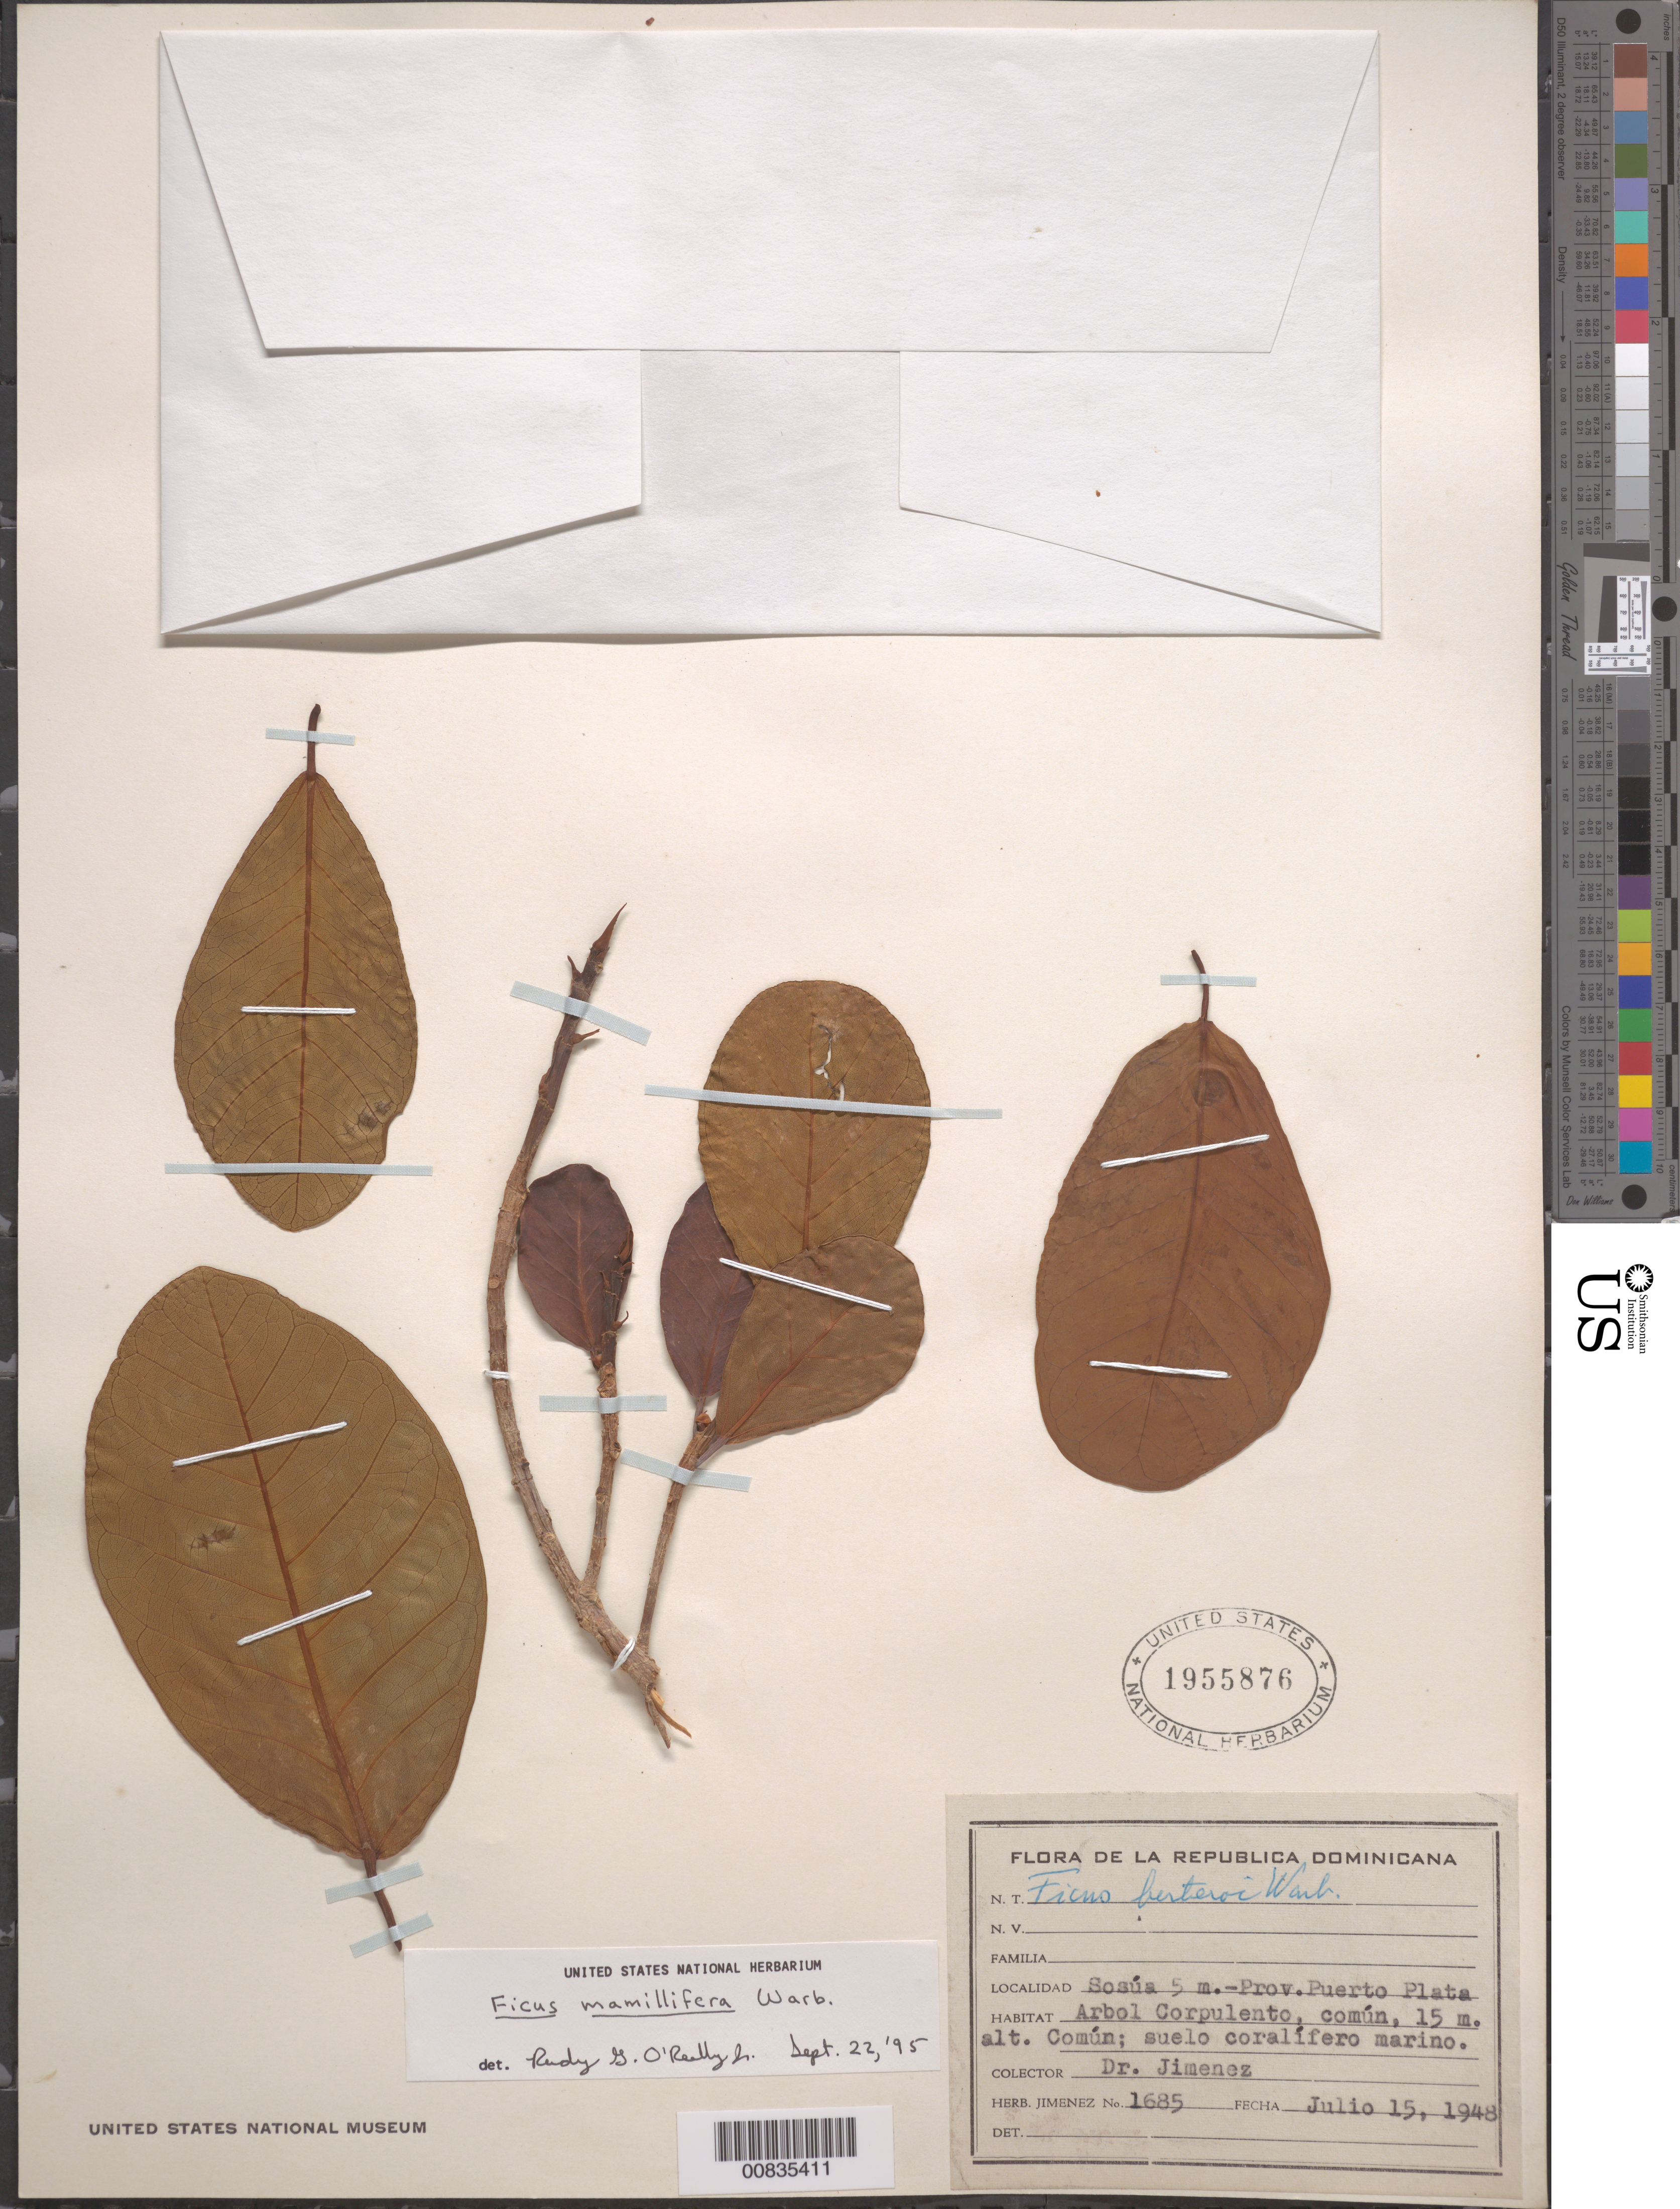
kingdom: Plantae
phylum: Tracheophyta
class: Magnoliopsida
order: Rosales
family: Moraceae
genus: Ficus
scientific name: Ficus mamillifera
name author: Warb.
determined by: O'Reilly, R. G., Jr., (US), NMNH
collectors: J. J. Jiménez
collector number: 1685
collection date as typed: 15 Jul 1948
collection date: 1948-07-15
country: Dominican Republic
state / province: Puerto Plata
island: Hispaniola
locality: Sosúa.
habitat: Suelo coralífero marino.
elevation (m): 5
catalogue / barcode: US 1955876